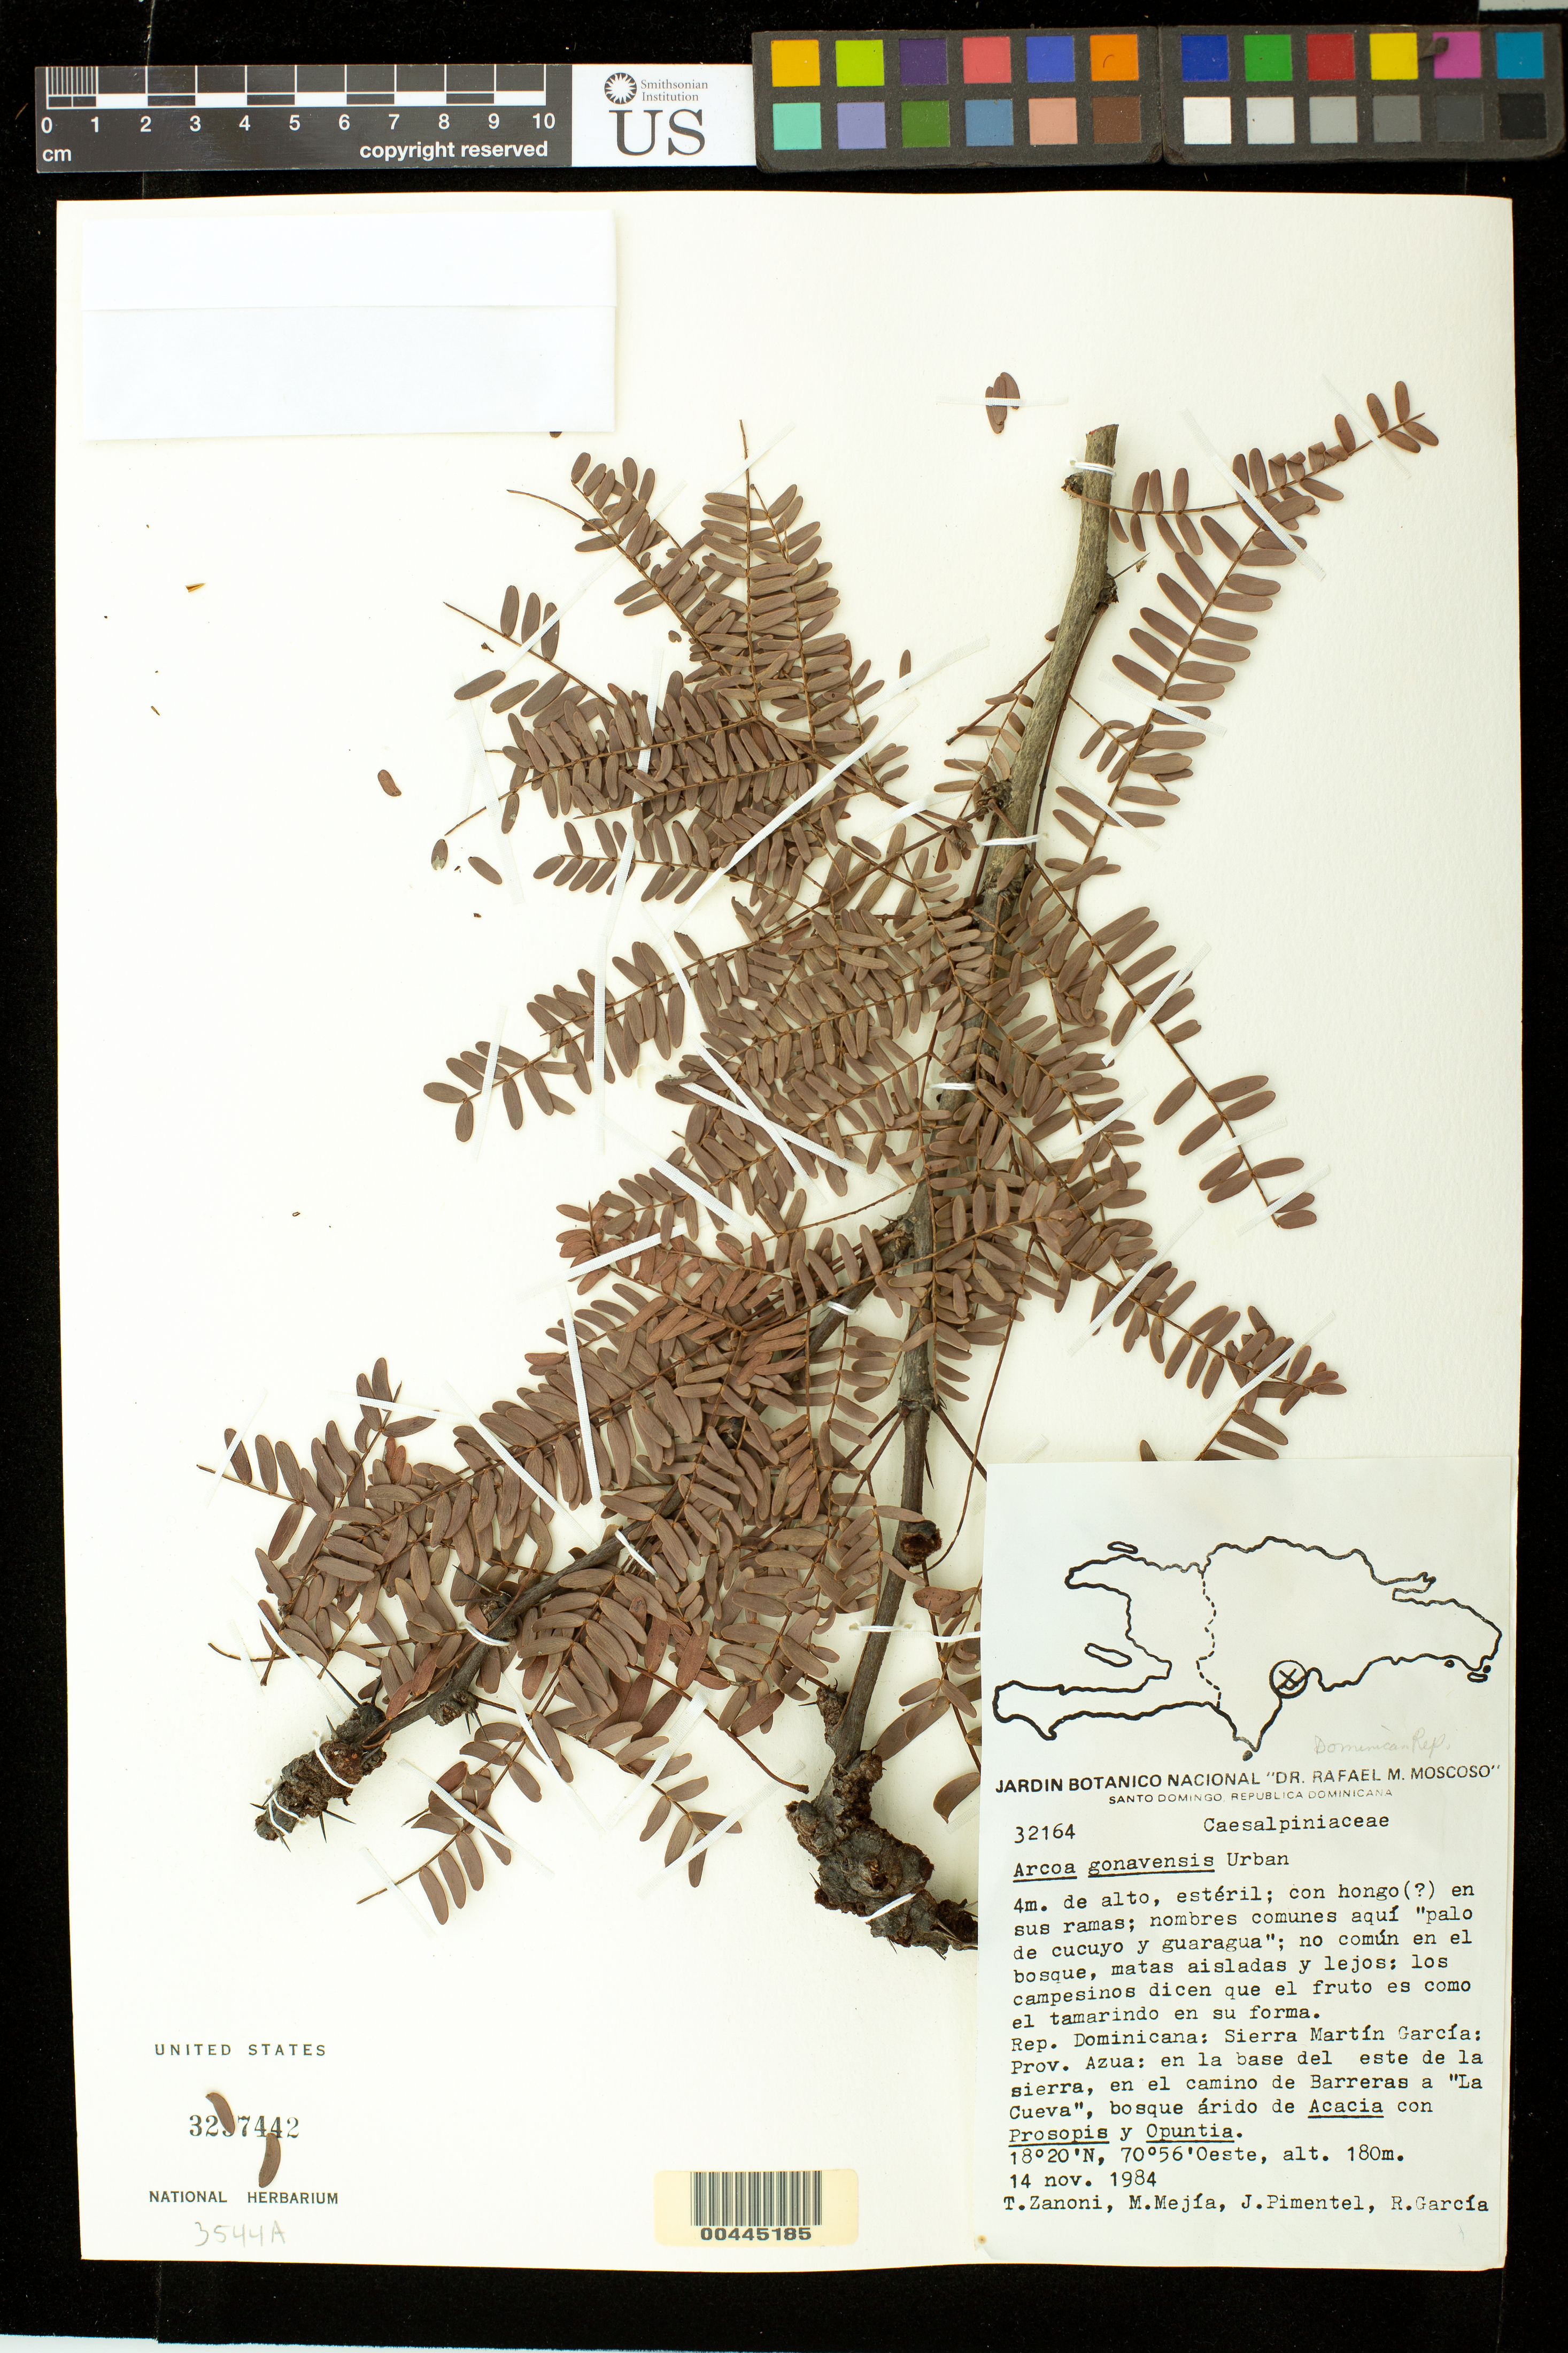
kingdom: Plantae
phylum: Tracheophyta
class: Magnoliopsida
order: Fabales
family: Fabaceae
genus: Arcoa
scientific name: Arcoa gonavensis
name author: Urb.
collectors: T. A. Zanoni, M. Mejia Pimentel, J. Pimentel Baez & R. G. García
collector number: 32164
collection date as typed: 14 Nov 1984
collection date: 1984-11-14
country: Dominican Republic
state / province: Azua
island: Hispaniola Island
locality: Dominicana, sierra martin garcia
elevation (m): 180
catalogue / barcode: US 3257442